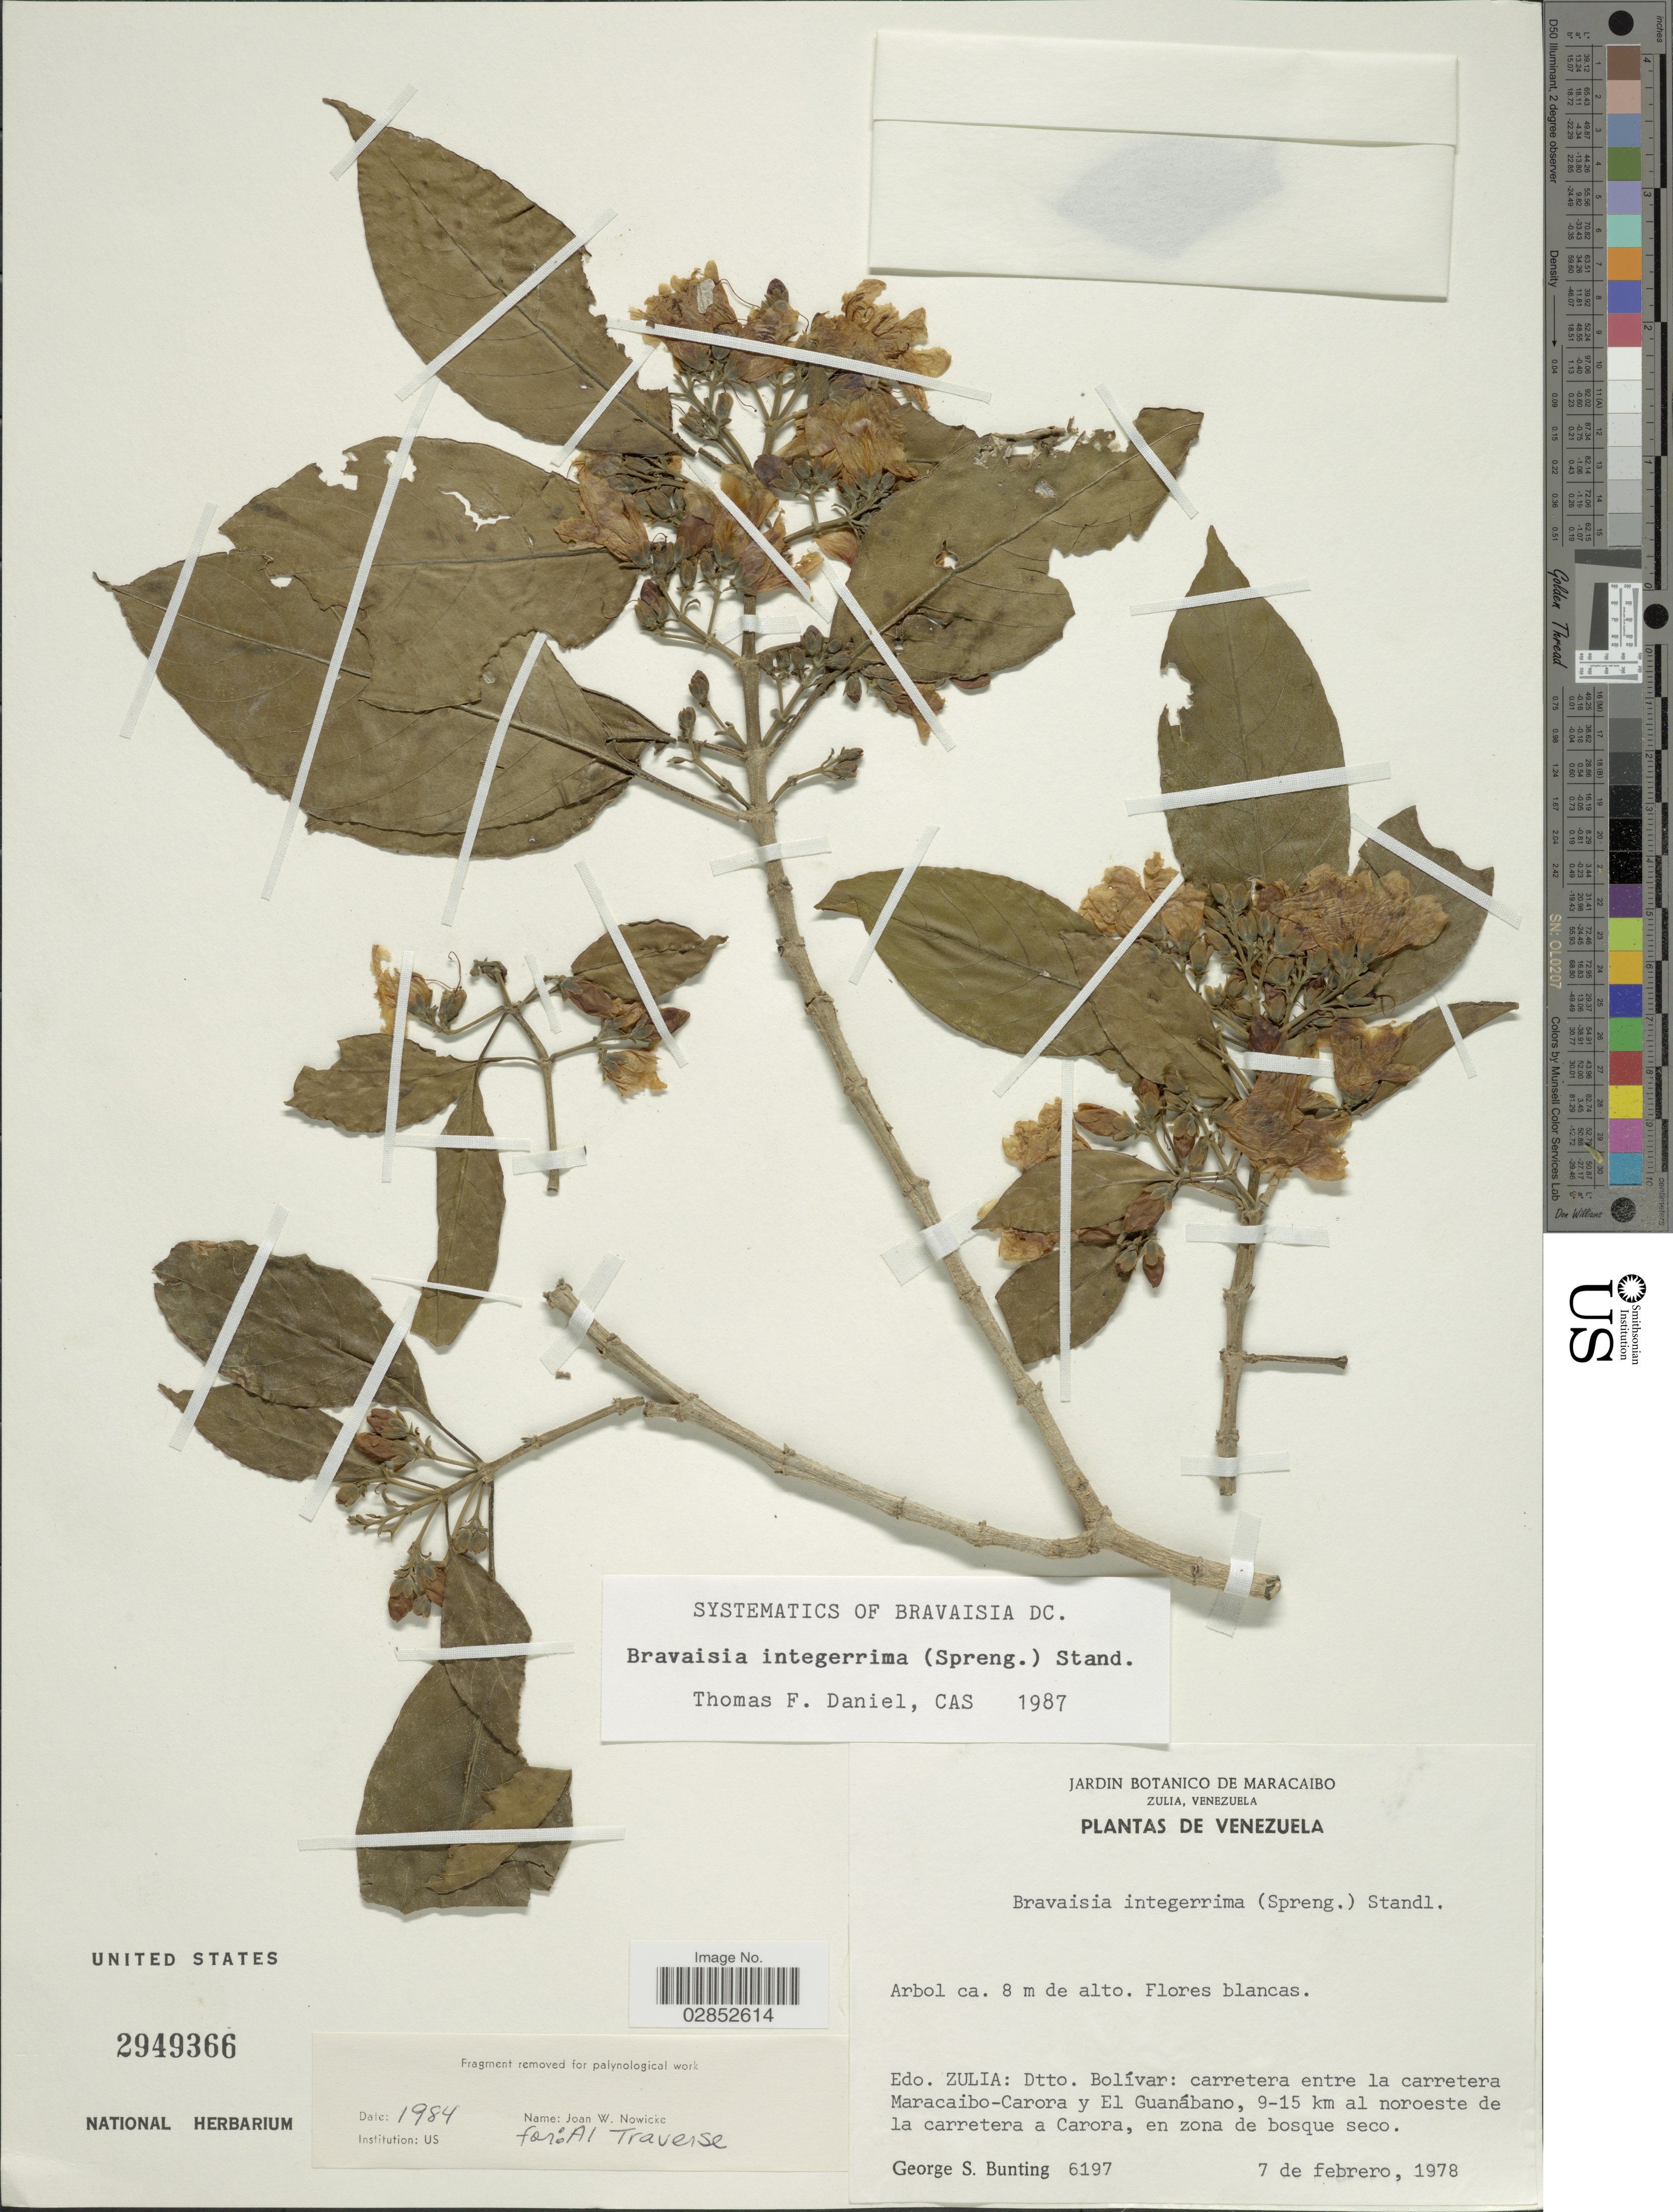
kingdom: Plantae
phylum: Tracheophyta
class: Magnoliopsida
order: Lamiales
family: Acanthaceae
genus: Bravaisia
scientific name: Bravaisia integerrima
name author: (Spreng.) Standl.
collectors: G. S. Bunting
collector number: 6197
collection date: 1978-02-07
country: Venezuela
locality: Edo. Zulia: Dtto. Bolívar: carretera entre la carretera Maracaibo-Carora y El Guanábano, 9-15 km al noroeste de la carretera a Carora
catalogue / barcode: US 2949366